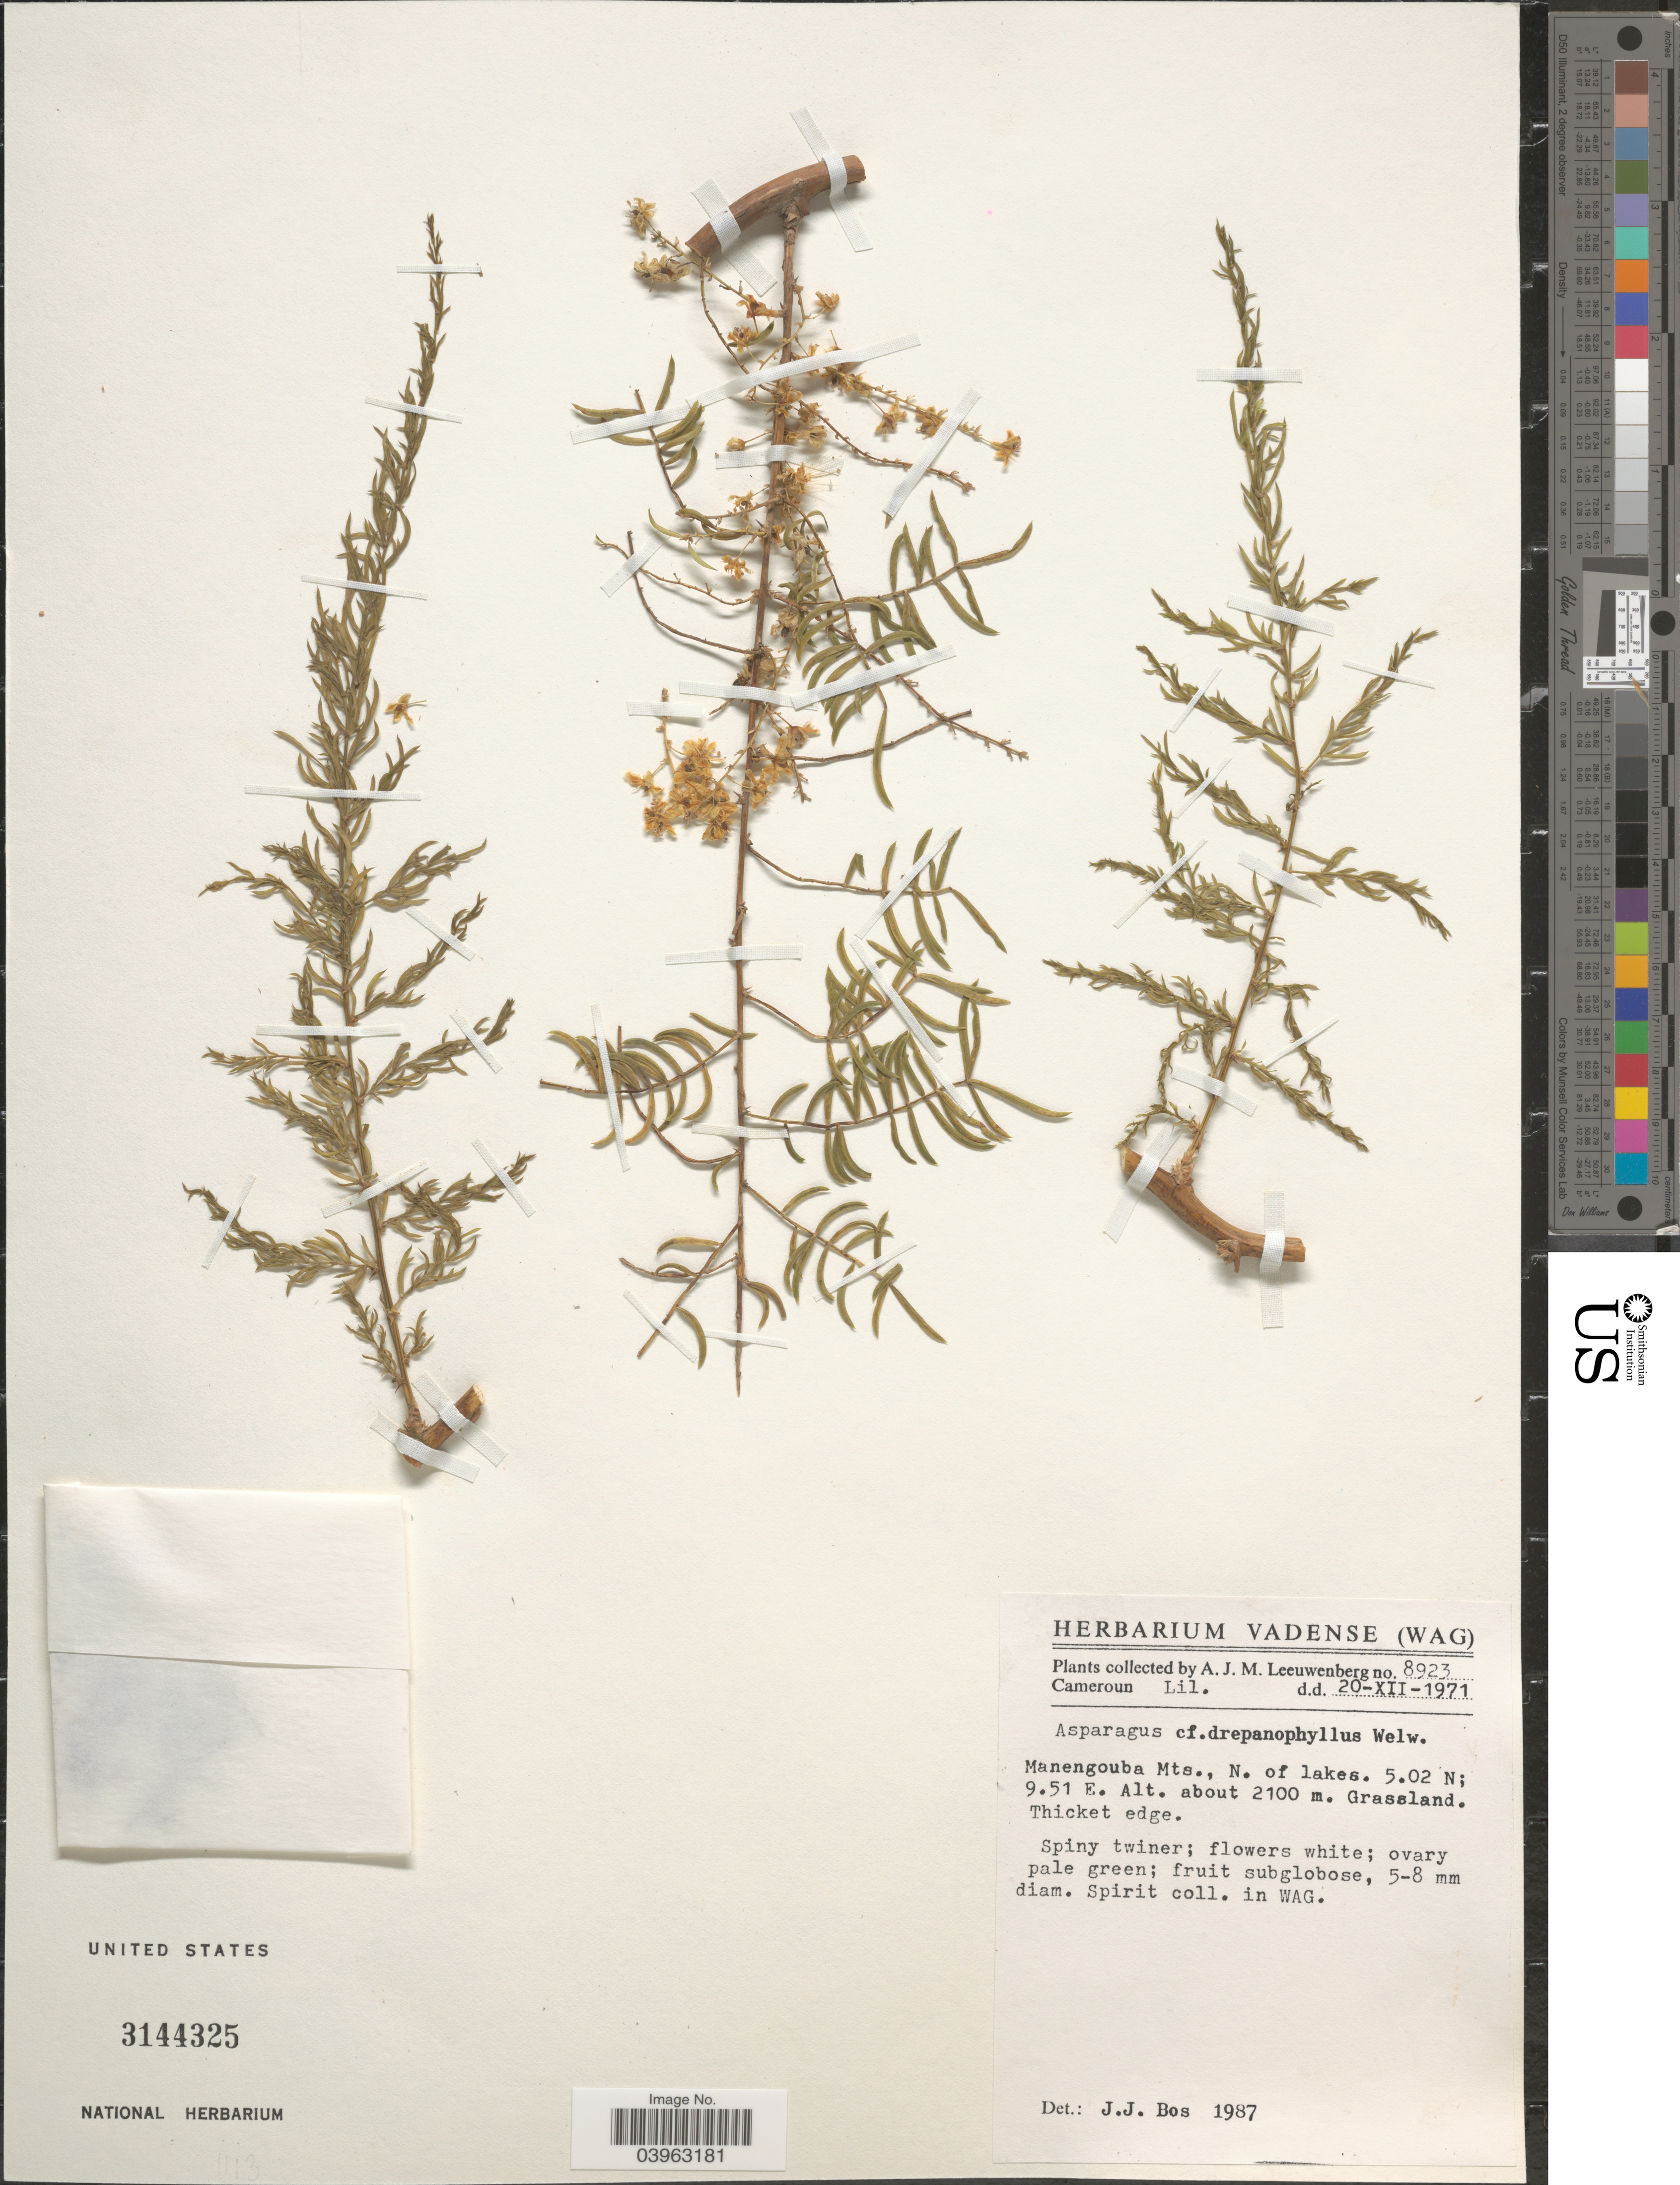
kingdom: Plantae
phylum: Tracheophyta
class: Liliopsida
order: Asparagales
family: Asparagaceae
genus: Asparagus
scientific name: Asparagus drepanophyllus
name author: Welw. ex Baker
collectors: A. J. M. Leeuwenberg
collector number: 8923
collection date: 1971-12-20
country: Cameroon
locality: Manengouba Mts., N. of lakes.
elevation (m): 2100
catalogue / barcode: US 3144325